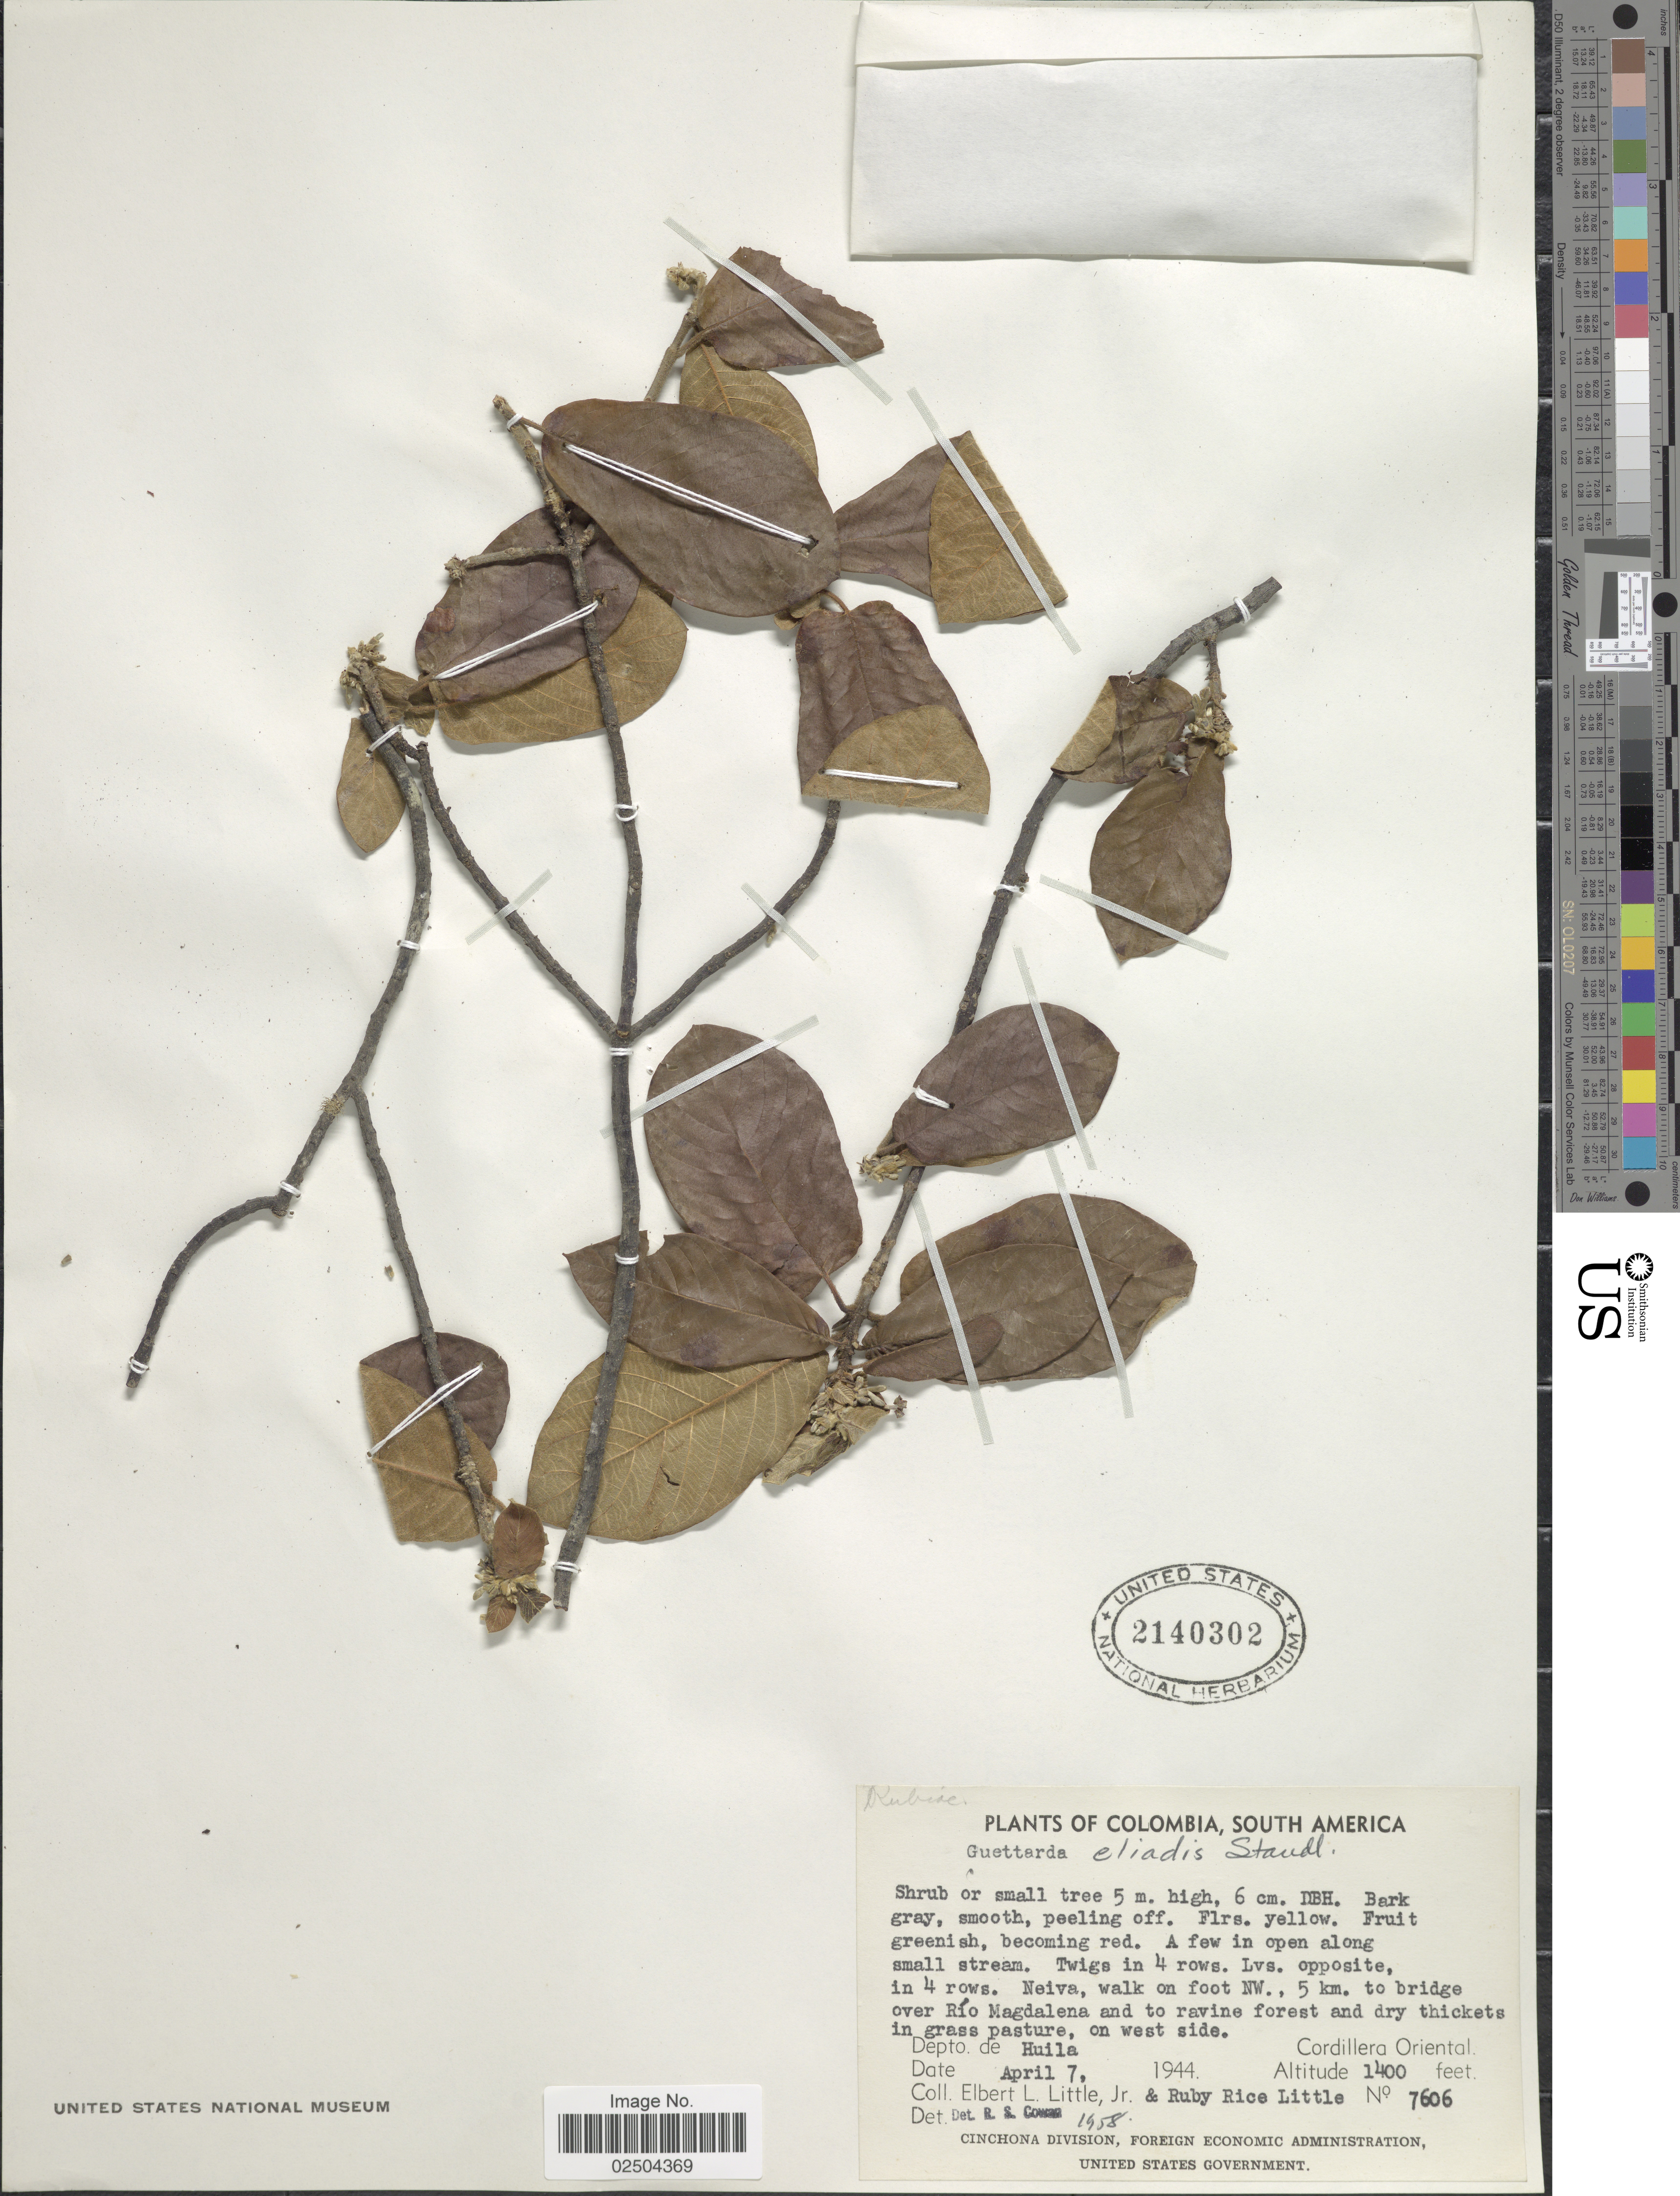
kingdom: Plantae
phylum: Tracheophyta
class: Magnoliopsida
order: Gentianales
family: Rubiaceae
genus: Guettarda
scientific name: Guettarda eliadis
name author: Standl.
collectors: E. L. Little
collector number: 7606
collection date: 1944-04-07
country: Colombia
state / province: Huila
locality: Neiva, walk on foot NW., 5 km. to bridge over Rio Magdalena and to ravine forest and dry thickets in grass pastures, on west side, Depto. de Huila, Cordillera Oriental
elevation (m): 427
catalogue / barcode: US 2140302